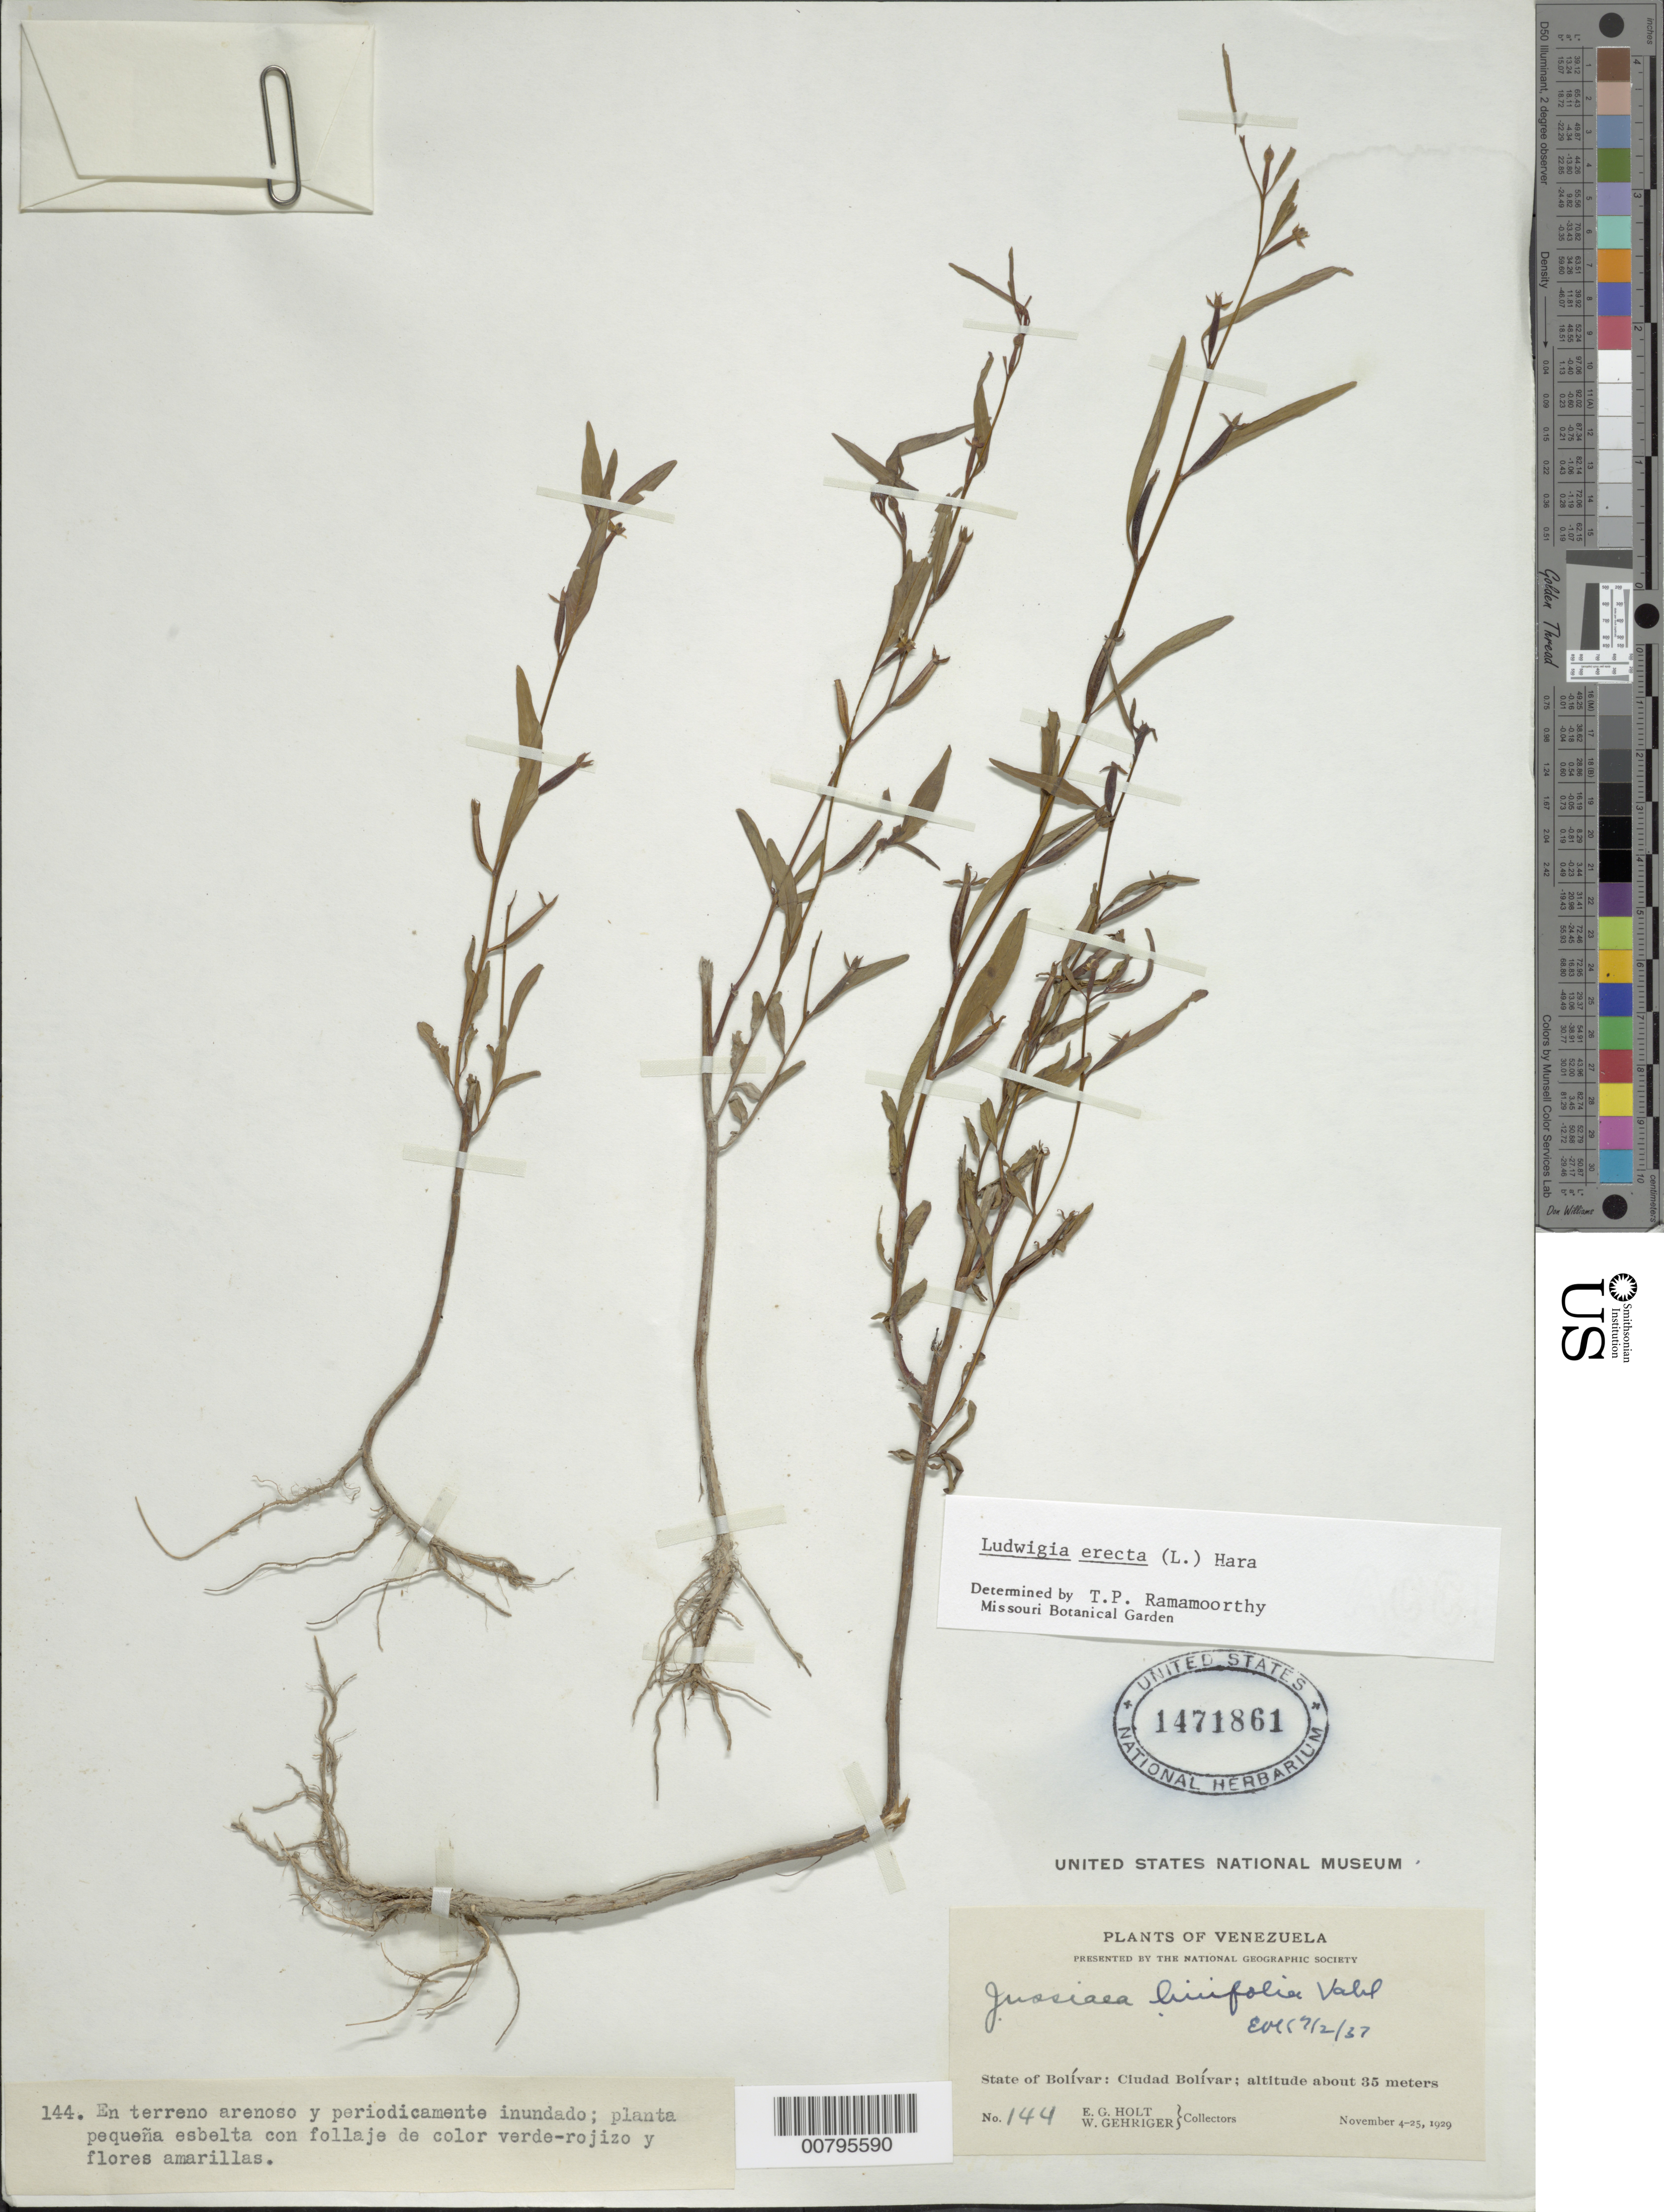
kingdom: Plantae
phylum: Tracheophyta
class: Magnoliopsida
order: Myrtales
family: Onagraceae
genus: Ludwigia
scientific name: Ludwigia erecta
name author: (L.) H. Hara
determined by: Ramamoorthy, T. P.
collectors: E. Holt & W. Gehriger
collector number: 144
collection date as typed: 4-Nov-29 to 25-Nov-29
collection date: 1929-11-04/1929-11-25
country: Venezuela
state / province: Bolívar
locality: Ciudad Bolívar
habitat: Sandy area and periodically flooded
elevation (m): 35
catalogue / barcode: US 1471861